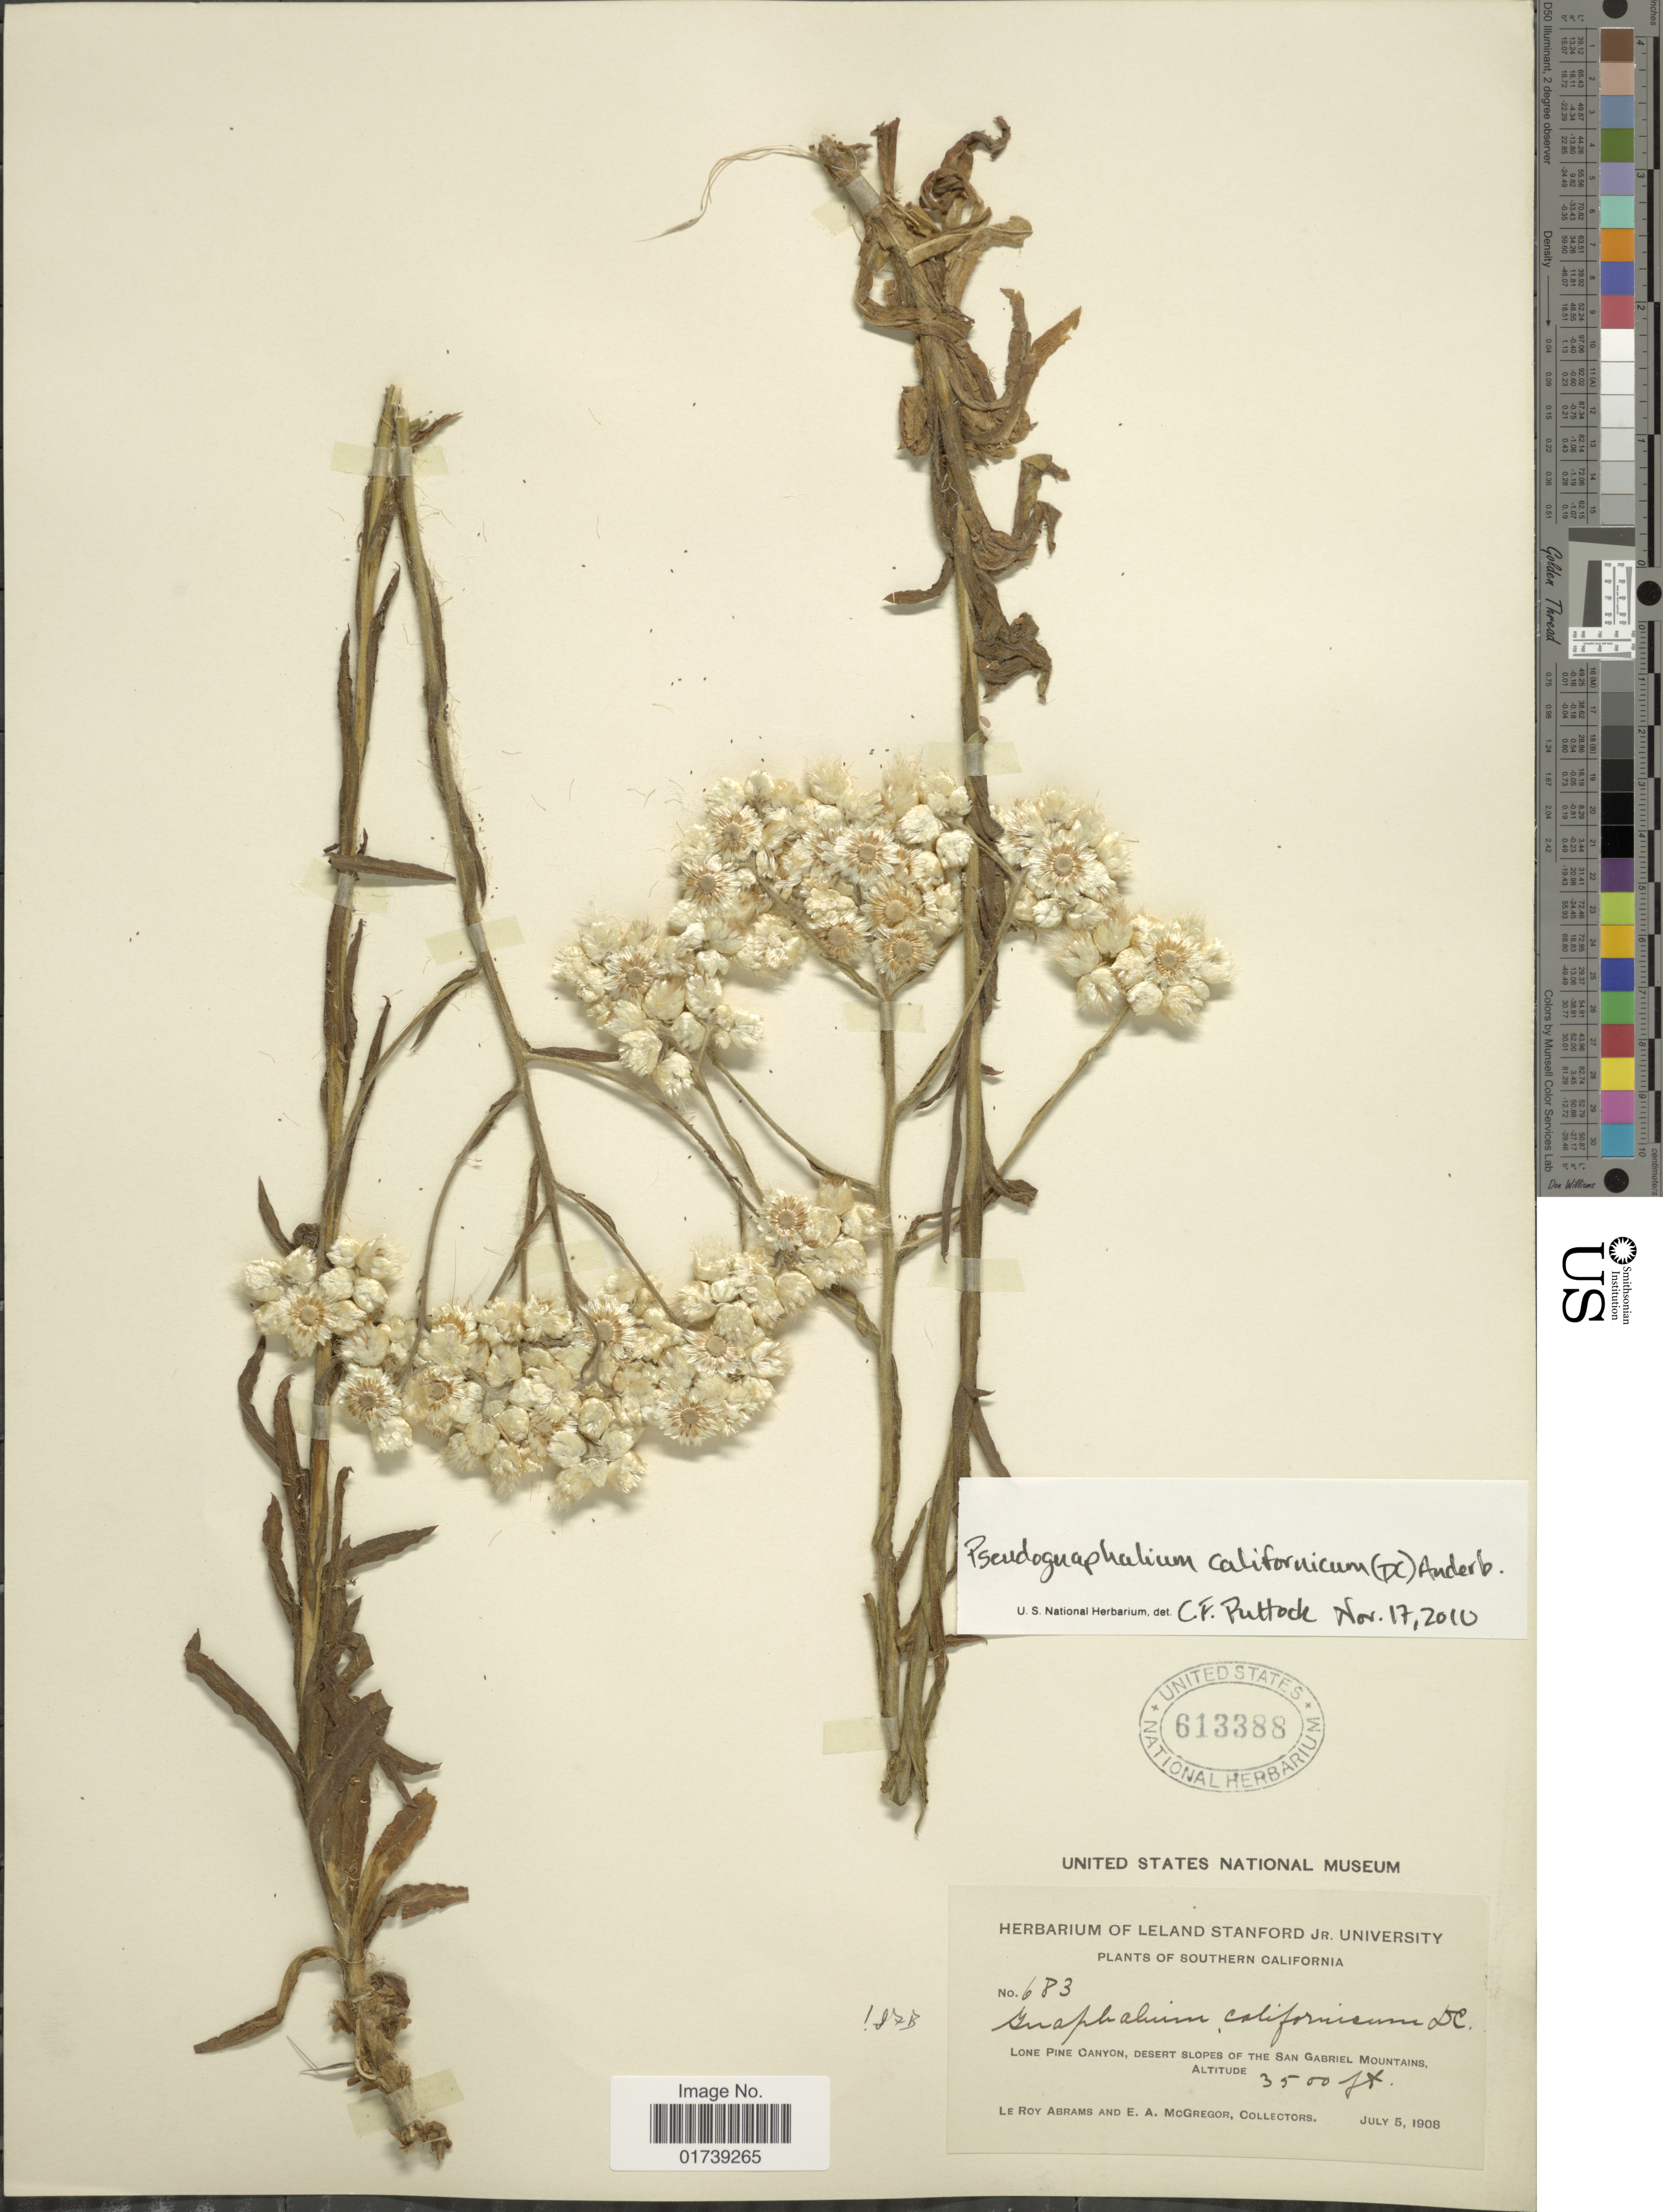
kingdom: Plantae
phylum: Tracheophyta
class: Magnoliopsida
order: Asterales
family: Asteraceae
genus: Pseudognaphalium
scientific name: Pseudognaphalium californicum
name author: (DC.) Anderb.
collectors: L. Abrams & E. A. McGregor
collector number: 683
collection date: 1905-07-05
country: United States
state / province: California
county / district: Los Angeles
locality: Southern California, Lone Pine Canyon, San Gabriel Mountains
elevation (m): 1067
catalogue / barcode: US 613388